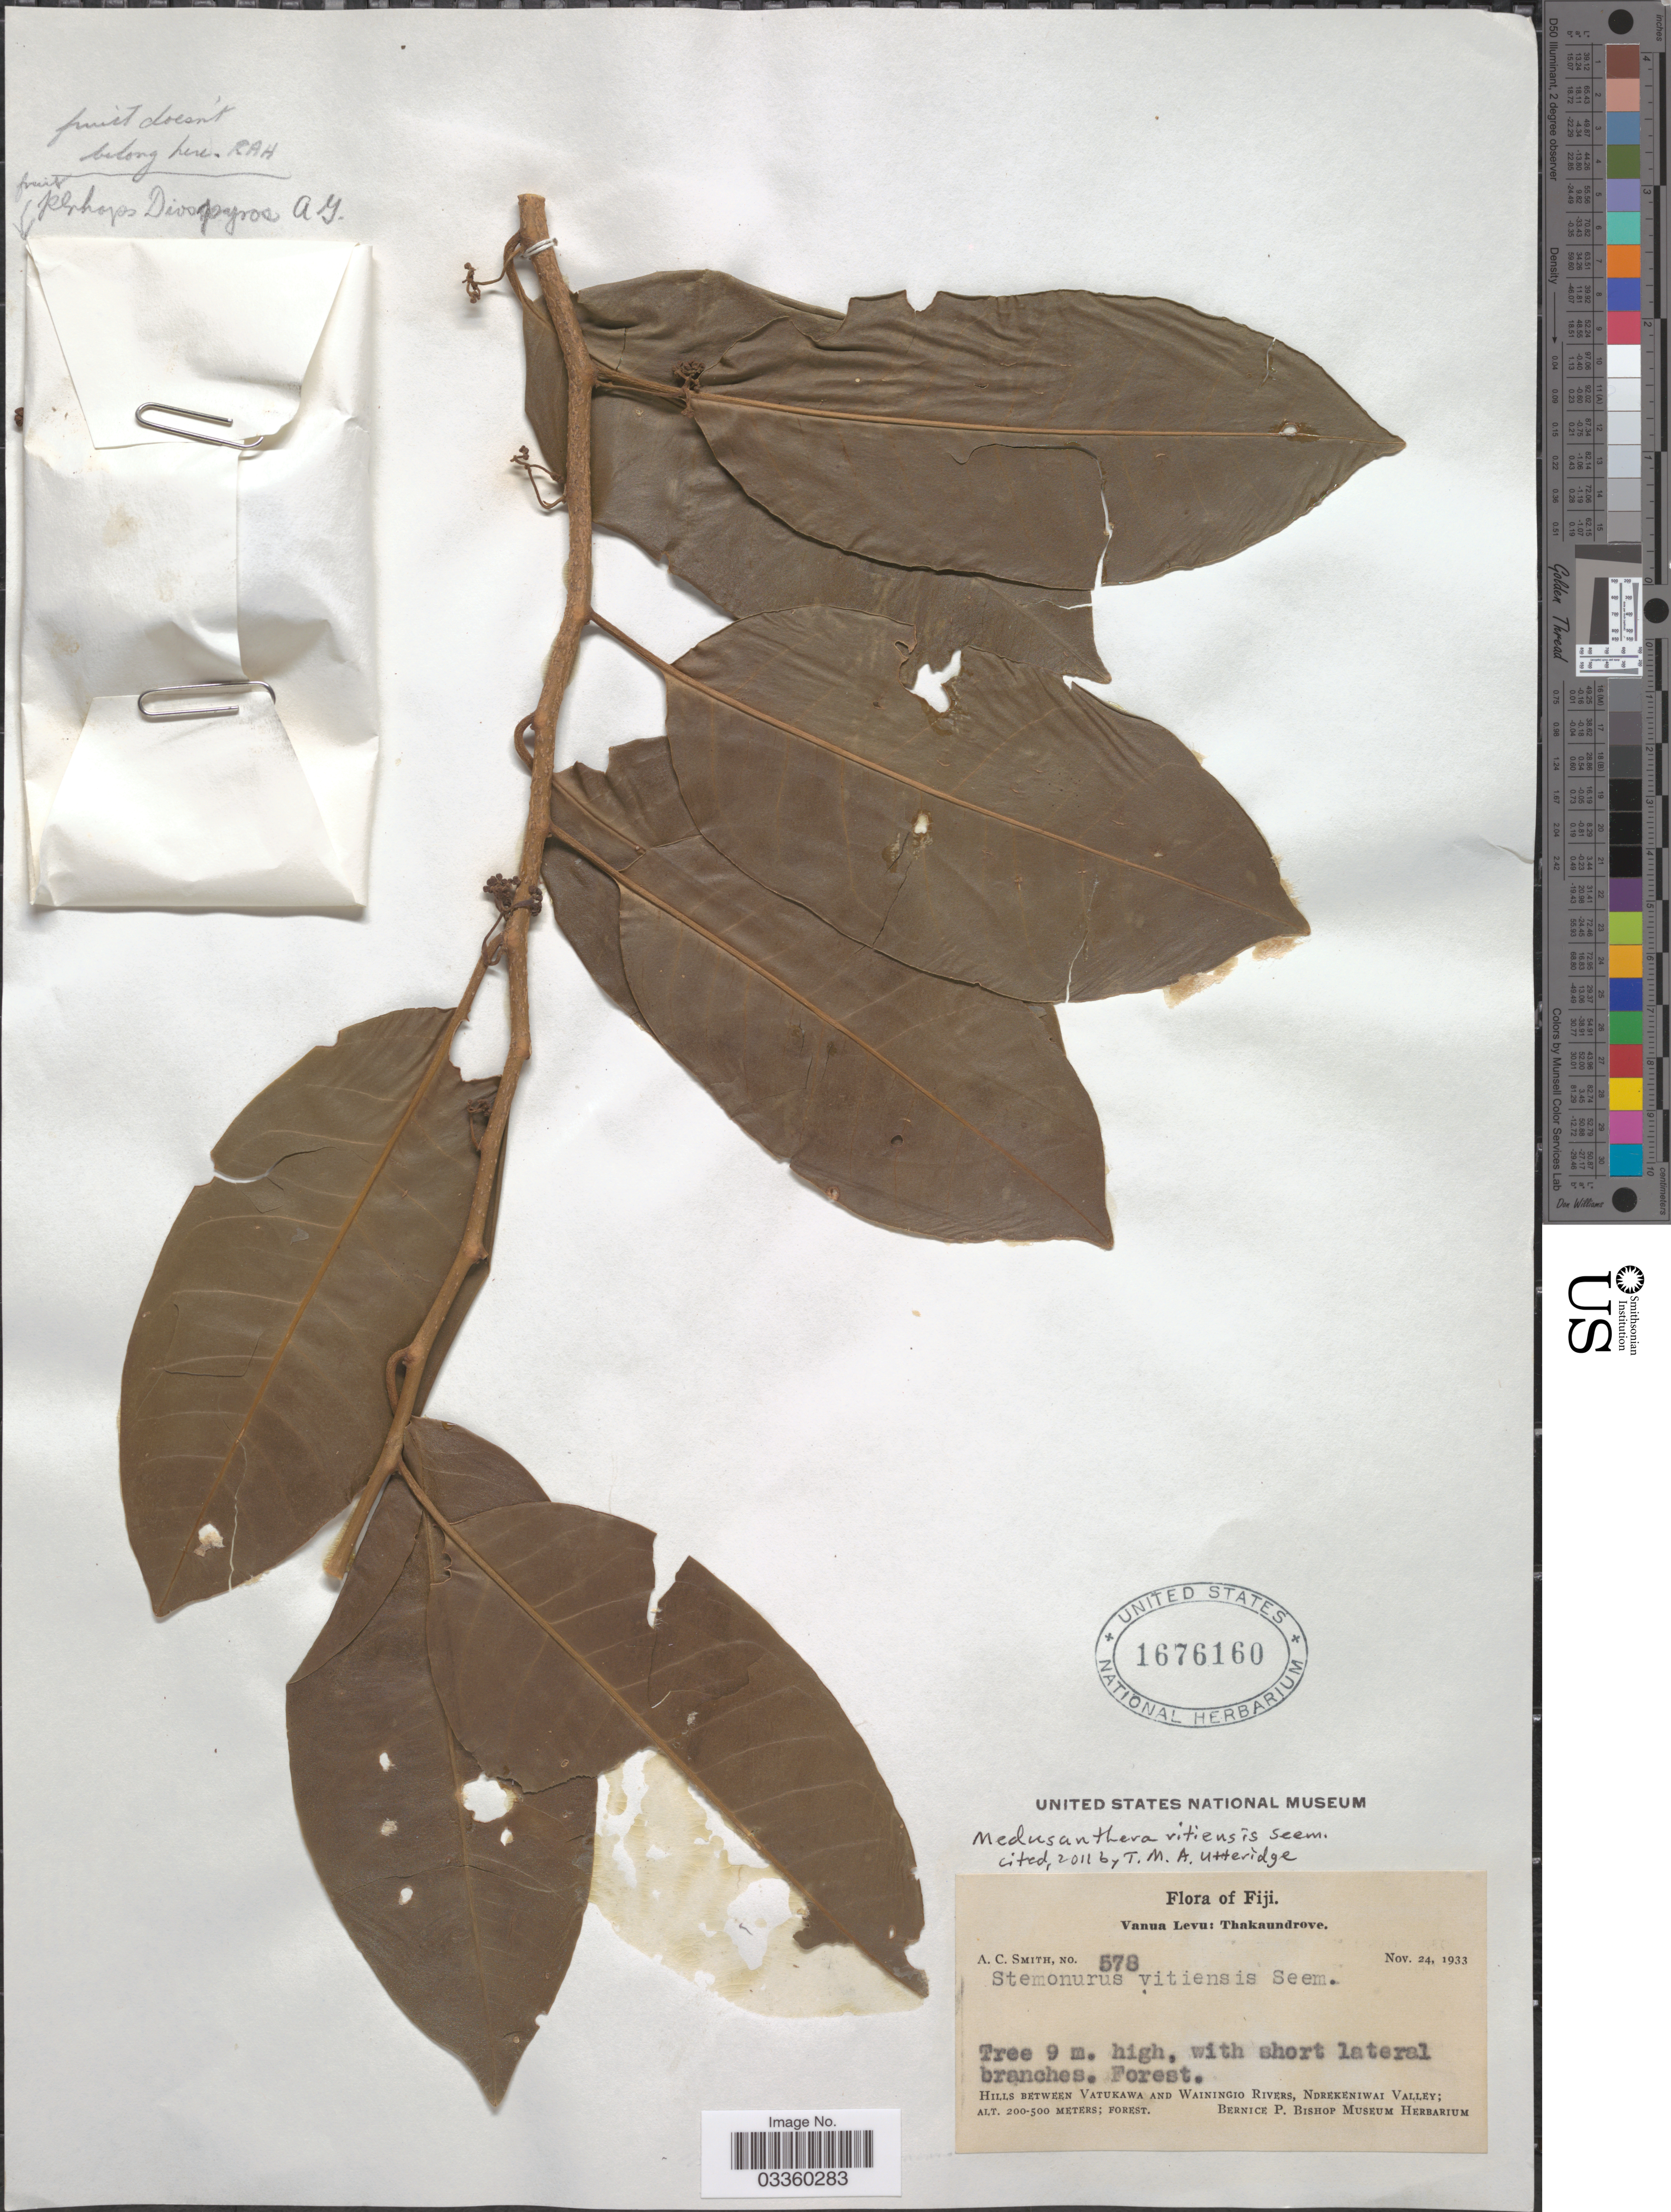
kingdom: Plantae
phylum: Tracheophyta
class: Magnoliopsida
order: Cardiopteridales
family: Stemonuraceae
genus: Medusanthera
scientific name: Medusanthera vitiensis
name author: Seem.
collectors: A. C. Smith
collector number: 578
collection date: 1933-11-24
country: Fiji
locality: Vanau Levu: Thakaundrove. Hills between Vatukawa and Wainingio River, Ndrekeniwai Valley.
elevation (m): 200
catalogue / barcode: US 1676160